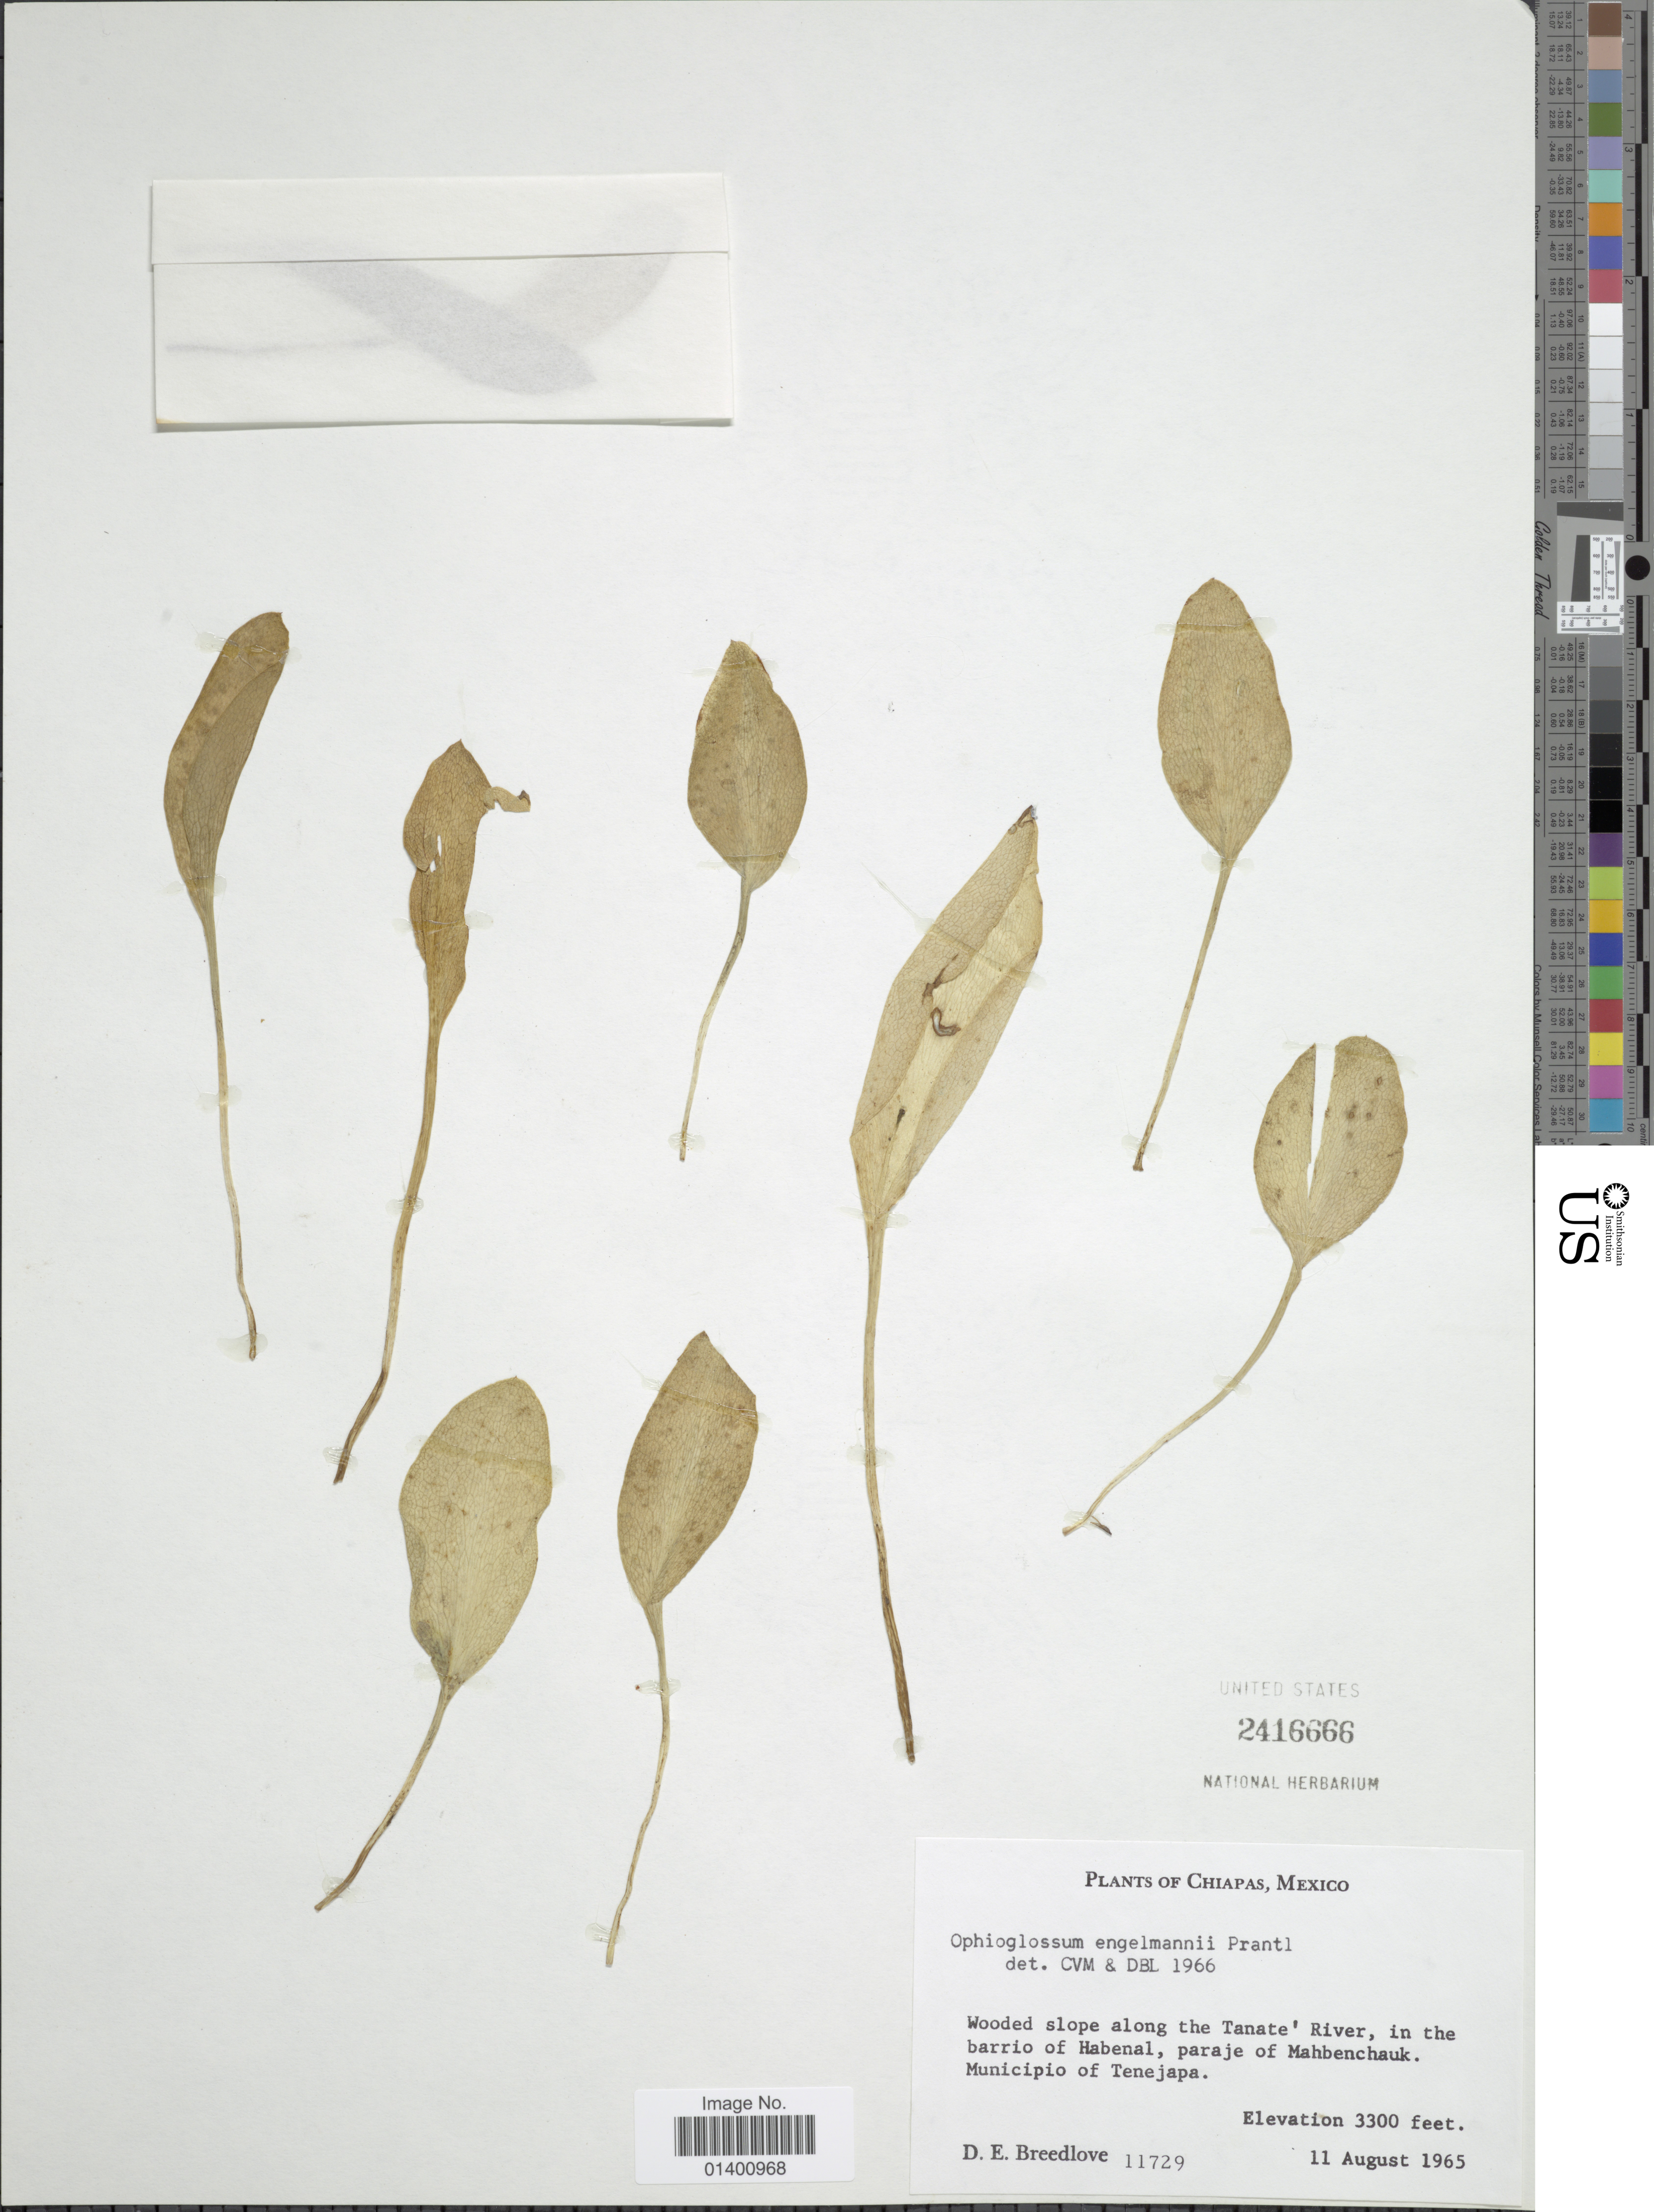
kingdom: Plantae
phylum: Tracheophyta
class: Polypodiopsida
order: Ophioglossales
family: Ophioglossaceae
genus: Ophioglossum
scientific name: Ophioglossum engelmannii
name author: Prantl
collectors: D. E. Breedlove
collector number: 11729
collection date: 1965-08-11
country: Mexico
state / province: Chiapas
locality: Wooded slope along the Tanate' River, in the barrio of Habenal, paraje of Mahbenchauk, municipio of Tenejapa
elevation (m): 1006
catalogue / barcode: US 2416666